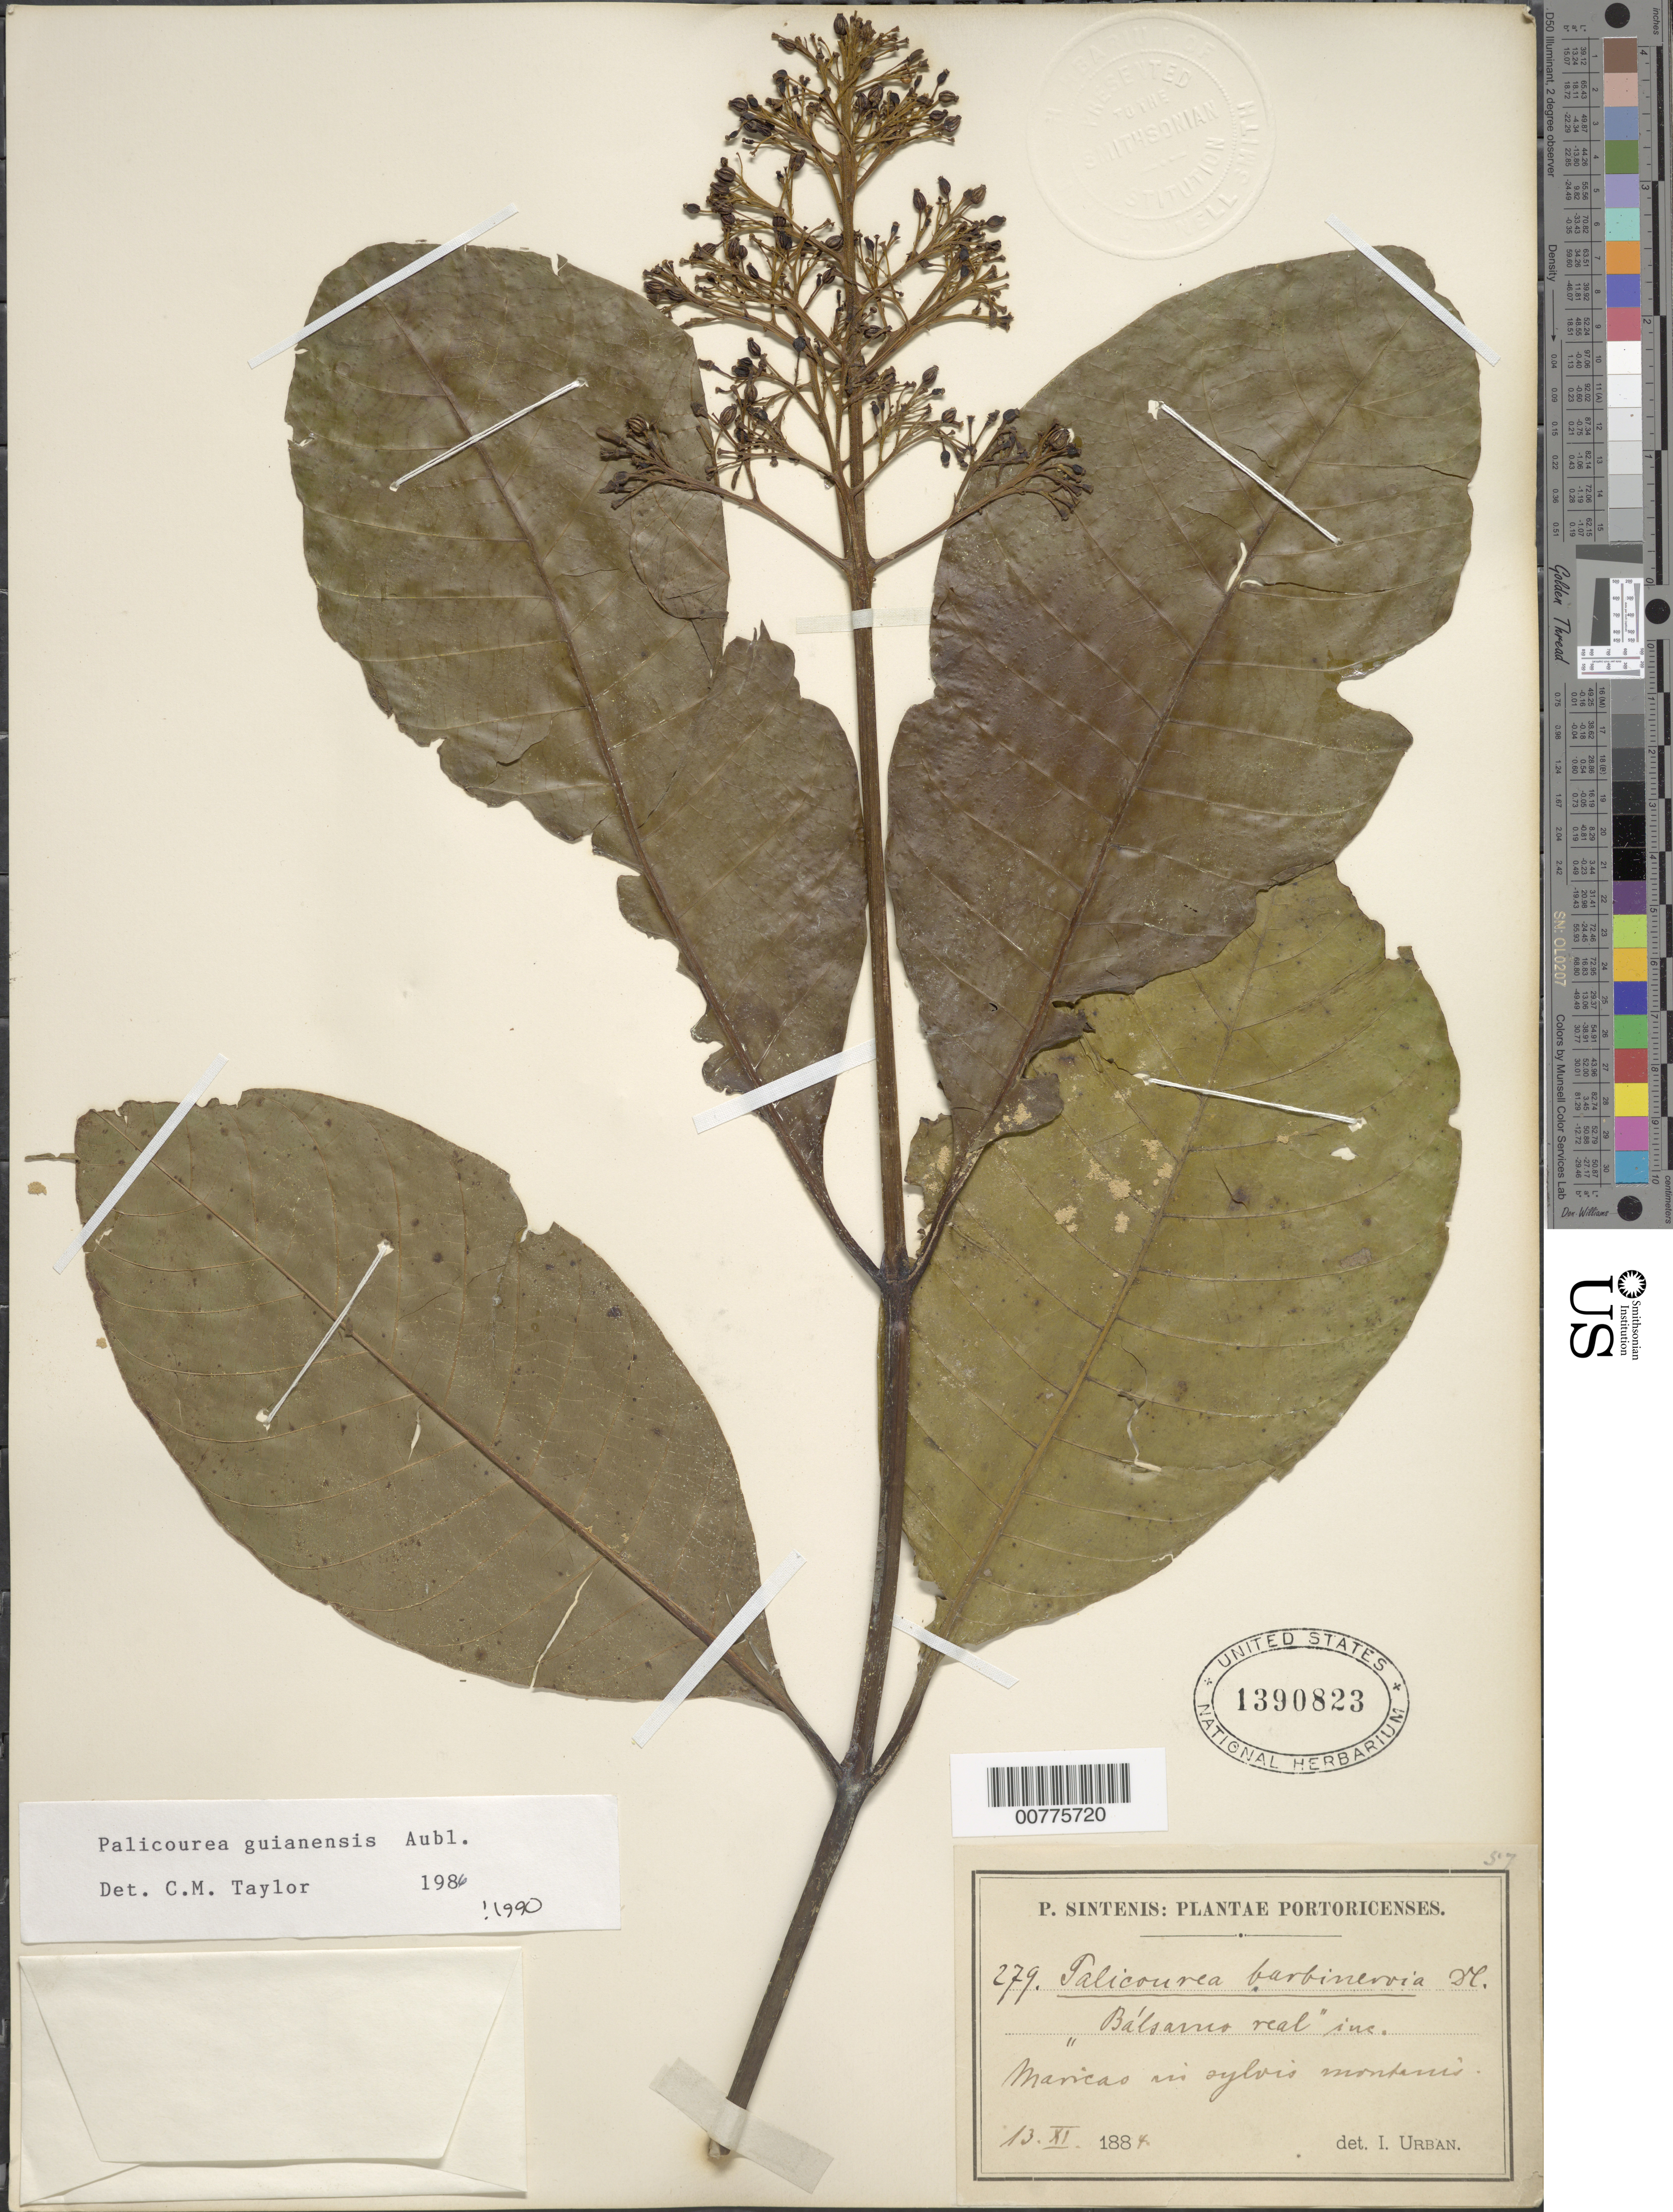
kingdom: Plantae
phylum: Tracheophyta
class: Magnoliopsida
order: Gentianales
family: Rubiaceae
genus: Palicourea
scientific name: Palicourea guianensis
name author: Aubl.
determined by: Taylor, Charlotte M.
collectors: P. Sintenis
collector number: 279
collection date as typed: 13 Nov 1884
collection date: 1884-11-13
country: Puerto Rico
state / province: Maricao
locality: Maricao, in sylvis montanis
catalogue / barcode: US 1390823